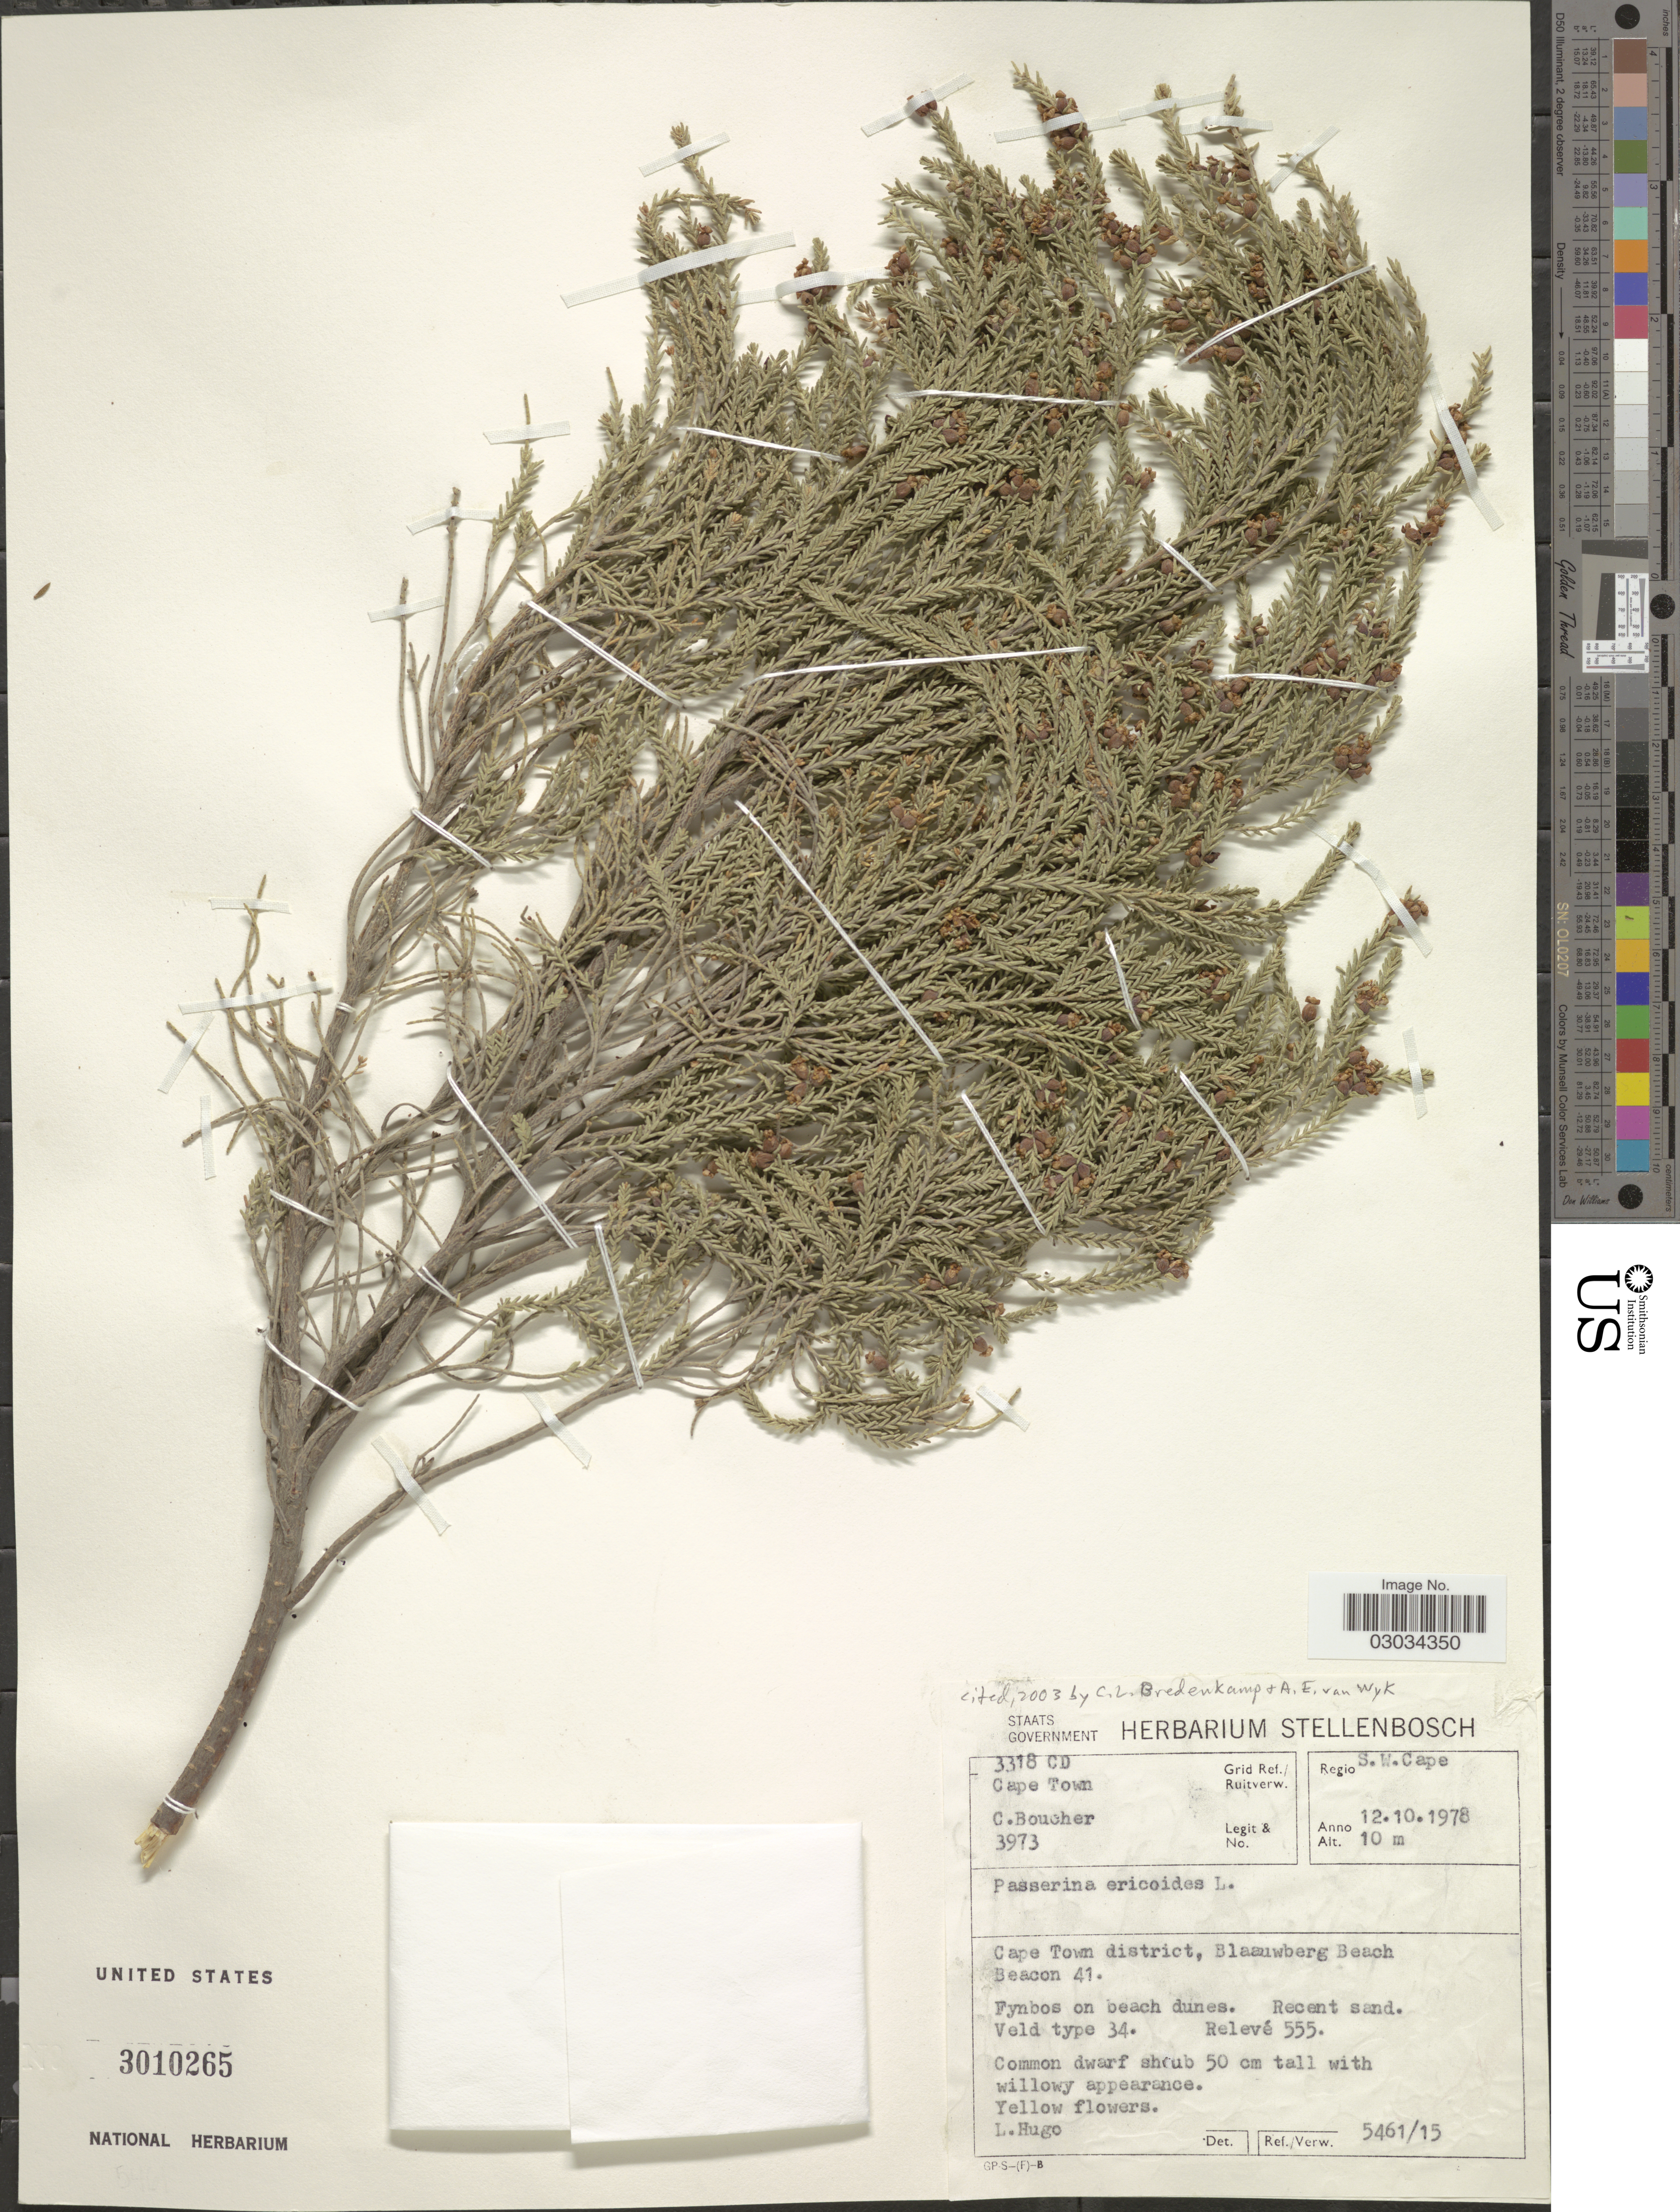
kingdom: Plantae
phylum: Tracheophyta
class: Magnoliopsida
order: Malvales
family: Thymelaeaceae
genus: Passerina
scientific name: Passerina ericoides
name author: L.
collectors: C. Boucher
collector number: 3973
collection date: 1978-10-12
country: South Africa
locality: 3318 CD Cape Town. Grid Ref./ Ruitverw. Regio S. W. Cape. Cape Town district, Blauwberg Beach Beacon 41.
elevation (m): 10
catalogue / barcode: US 3010265